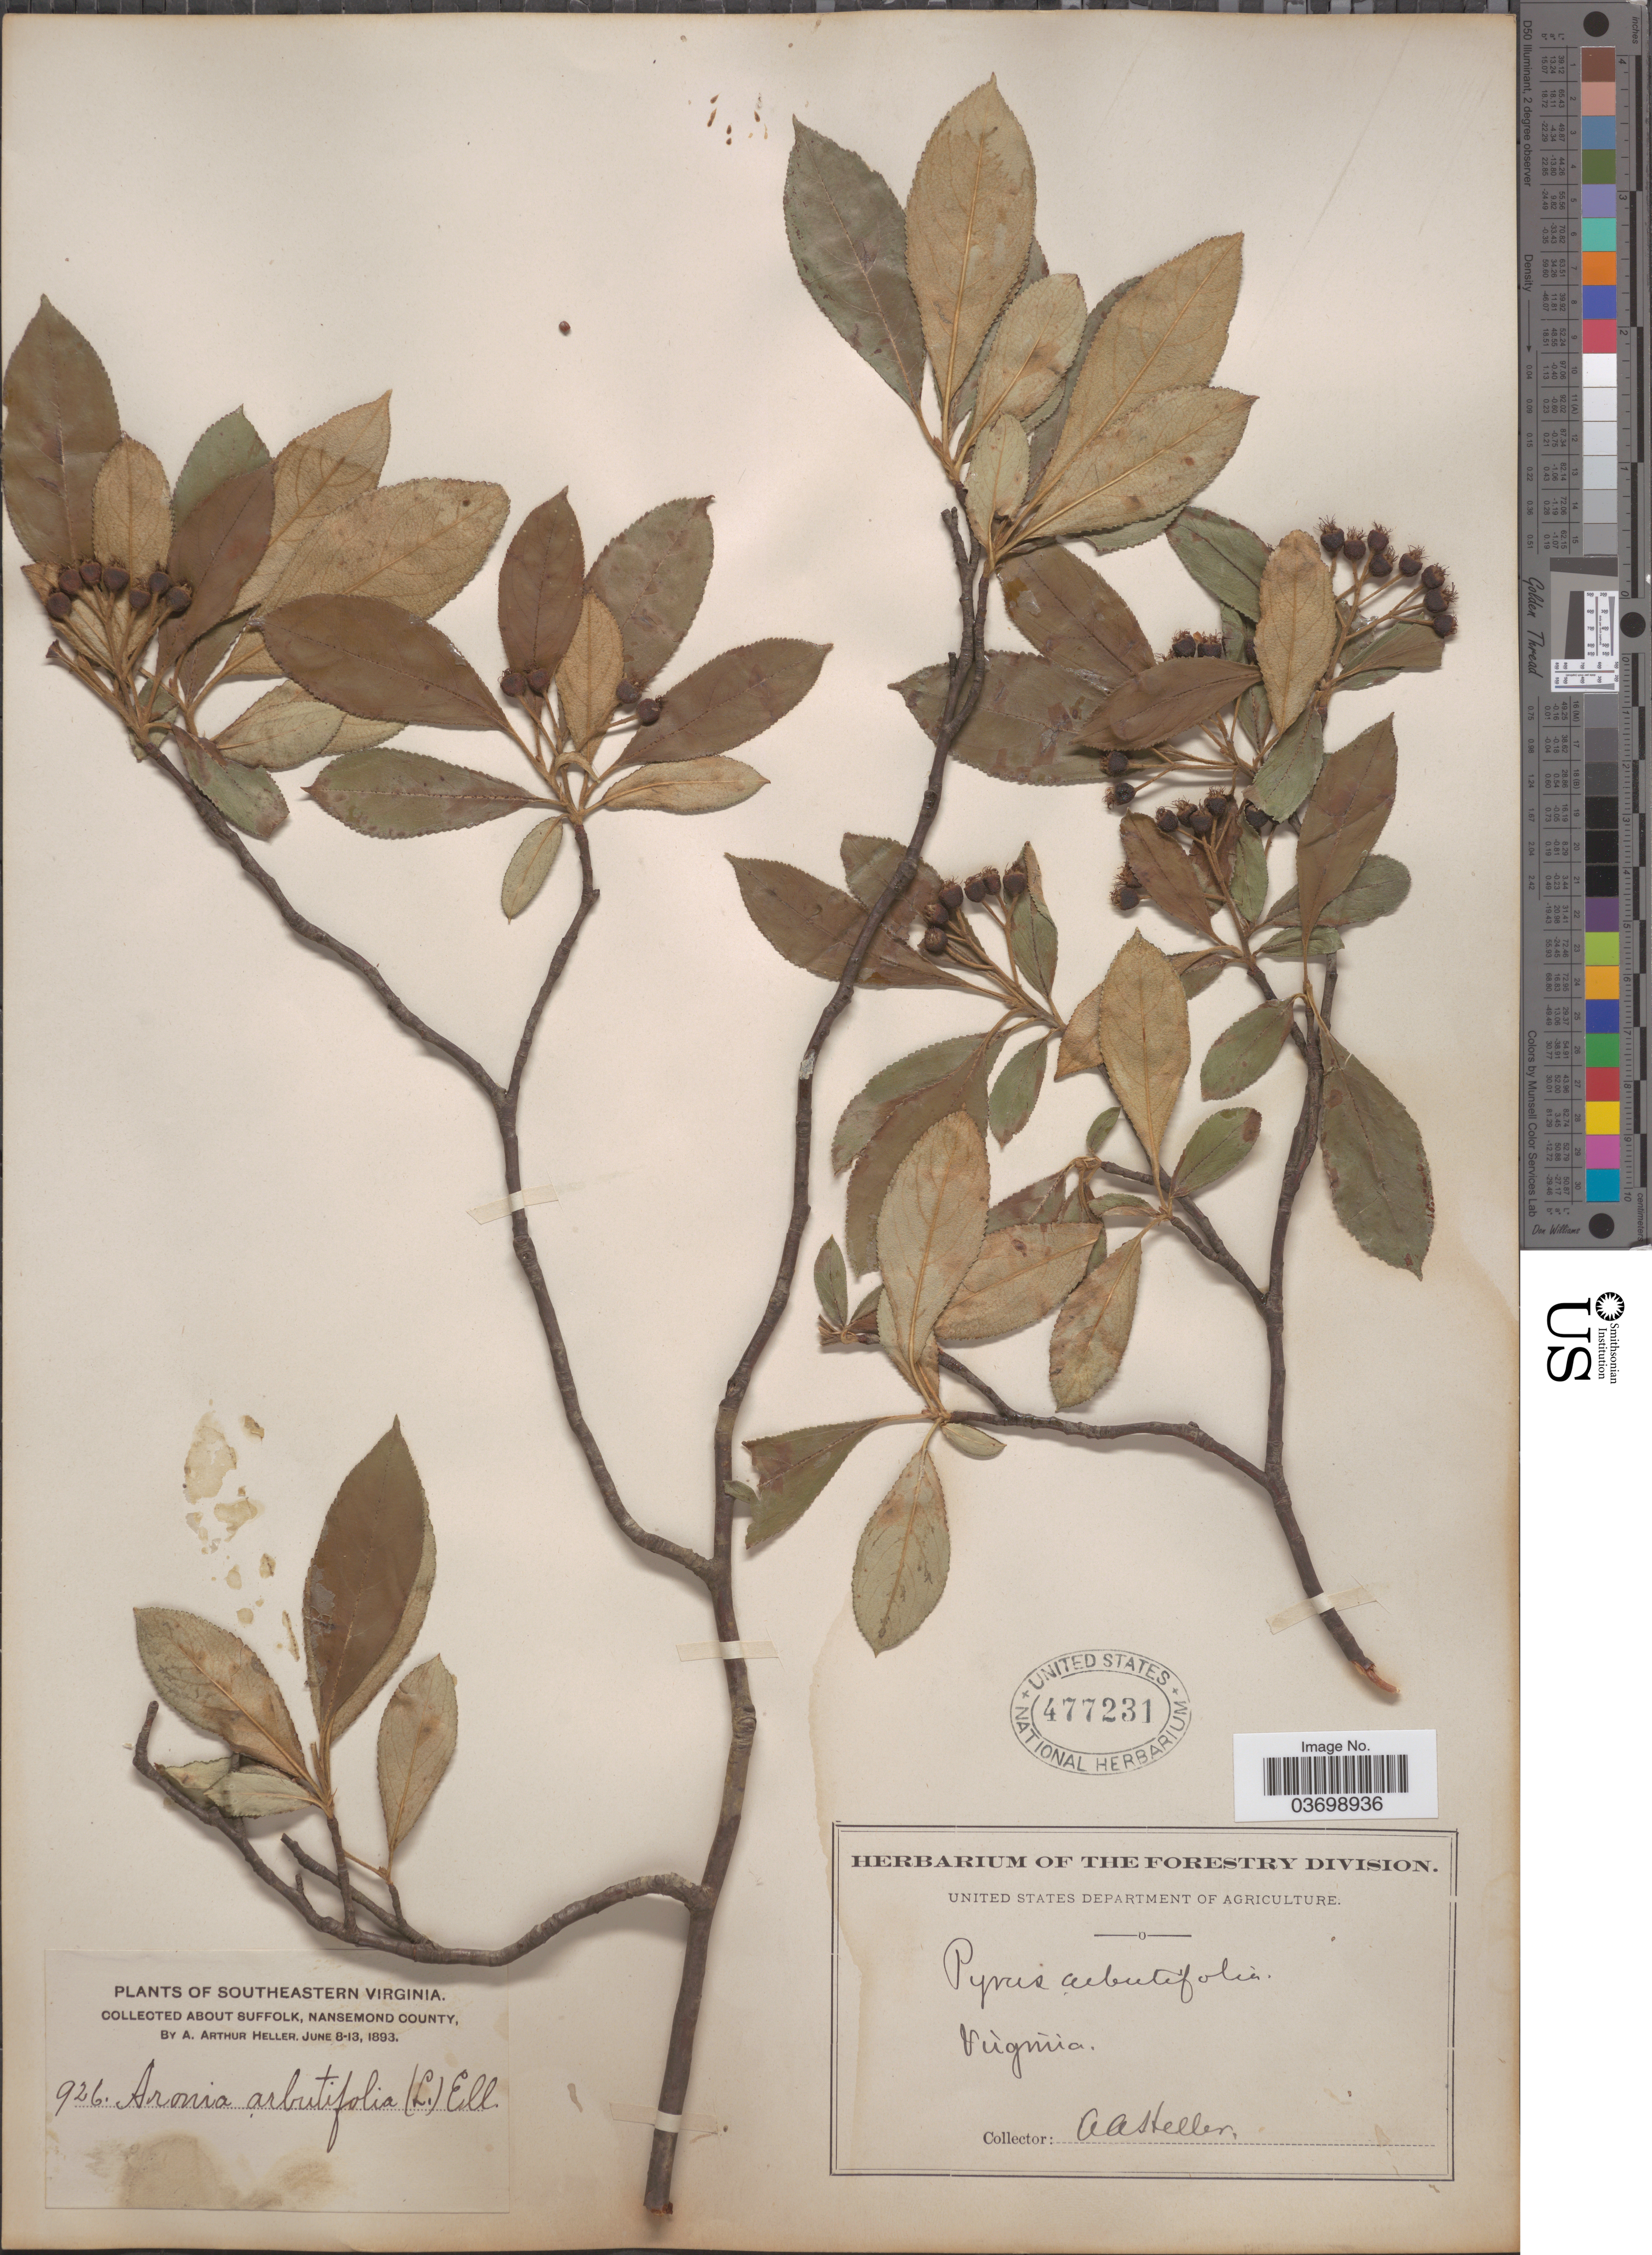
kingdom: Plantae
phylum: Tracheophyta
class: Magnoliopsida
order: Rosales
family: Rosaceae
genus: Aronia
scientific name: Aronia arbutifolia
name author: (L.) Pers.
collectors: A. A. Heller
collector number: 926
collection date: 1893-06-08/1893-06-13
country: United States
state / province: Virginia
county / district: City of Suffolk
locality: Southeastern Virginia. About Suffolk, Nansemond County.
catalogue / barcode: US 477231